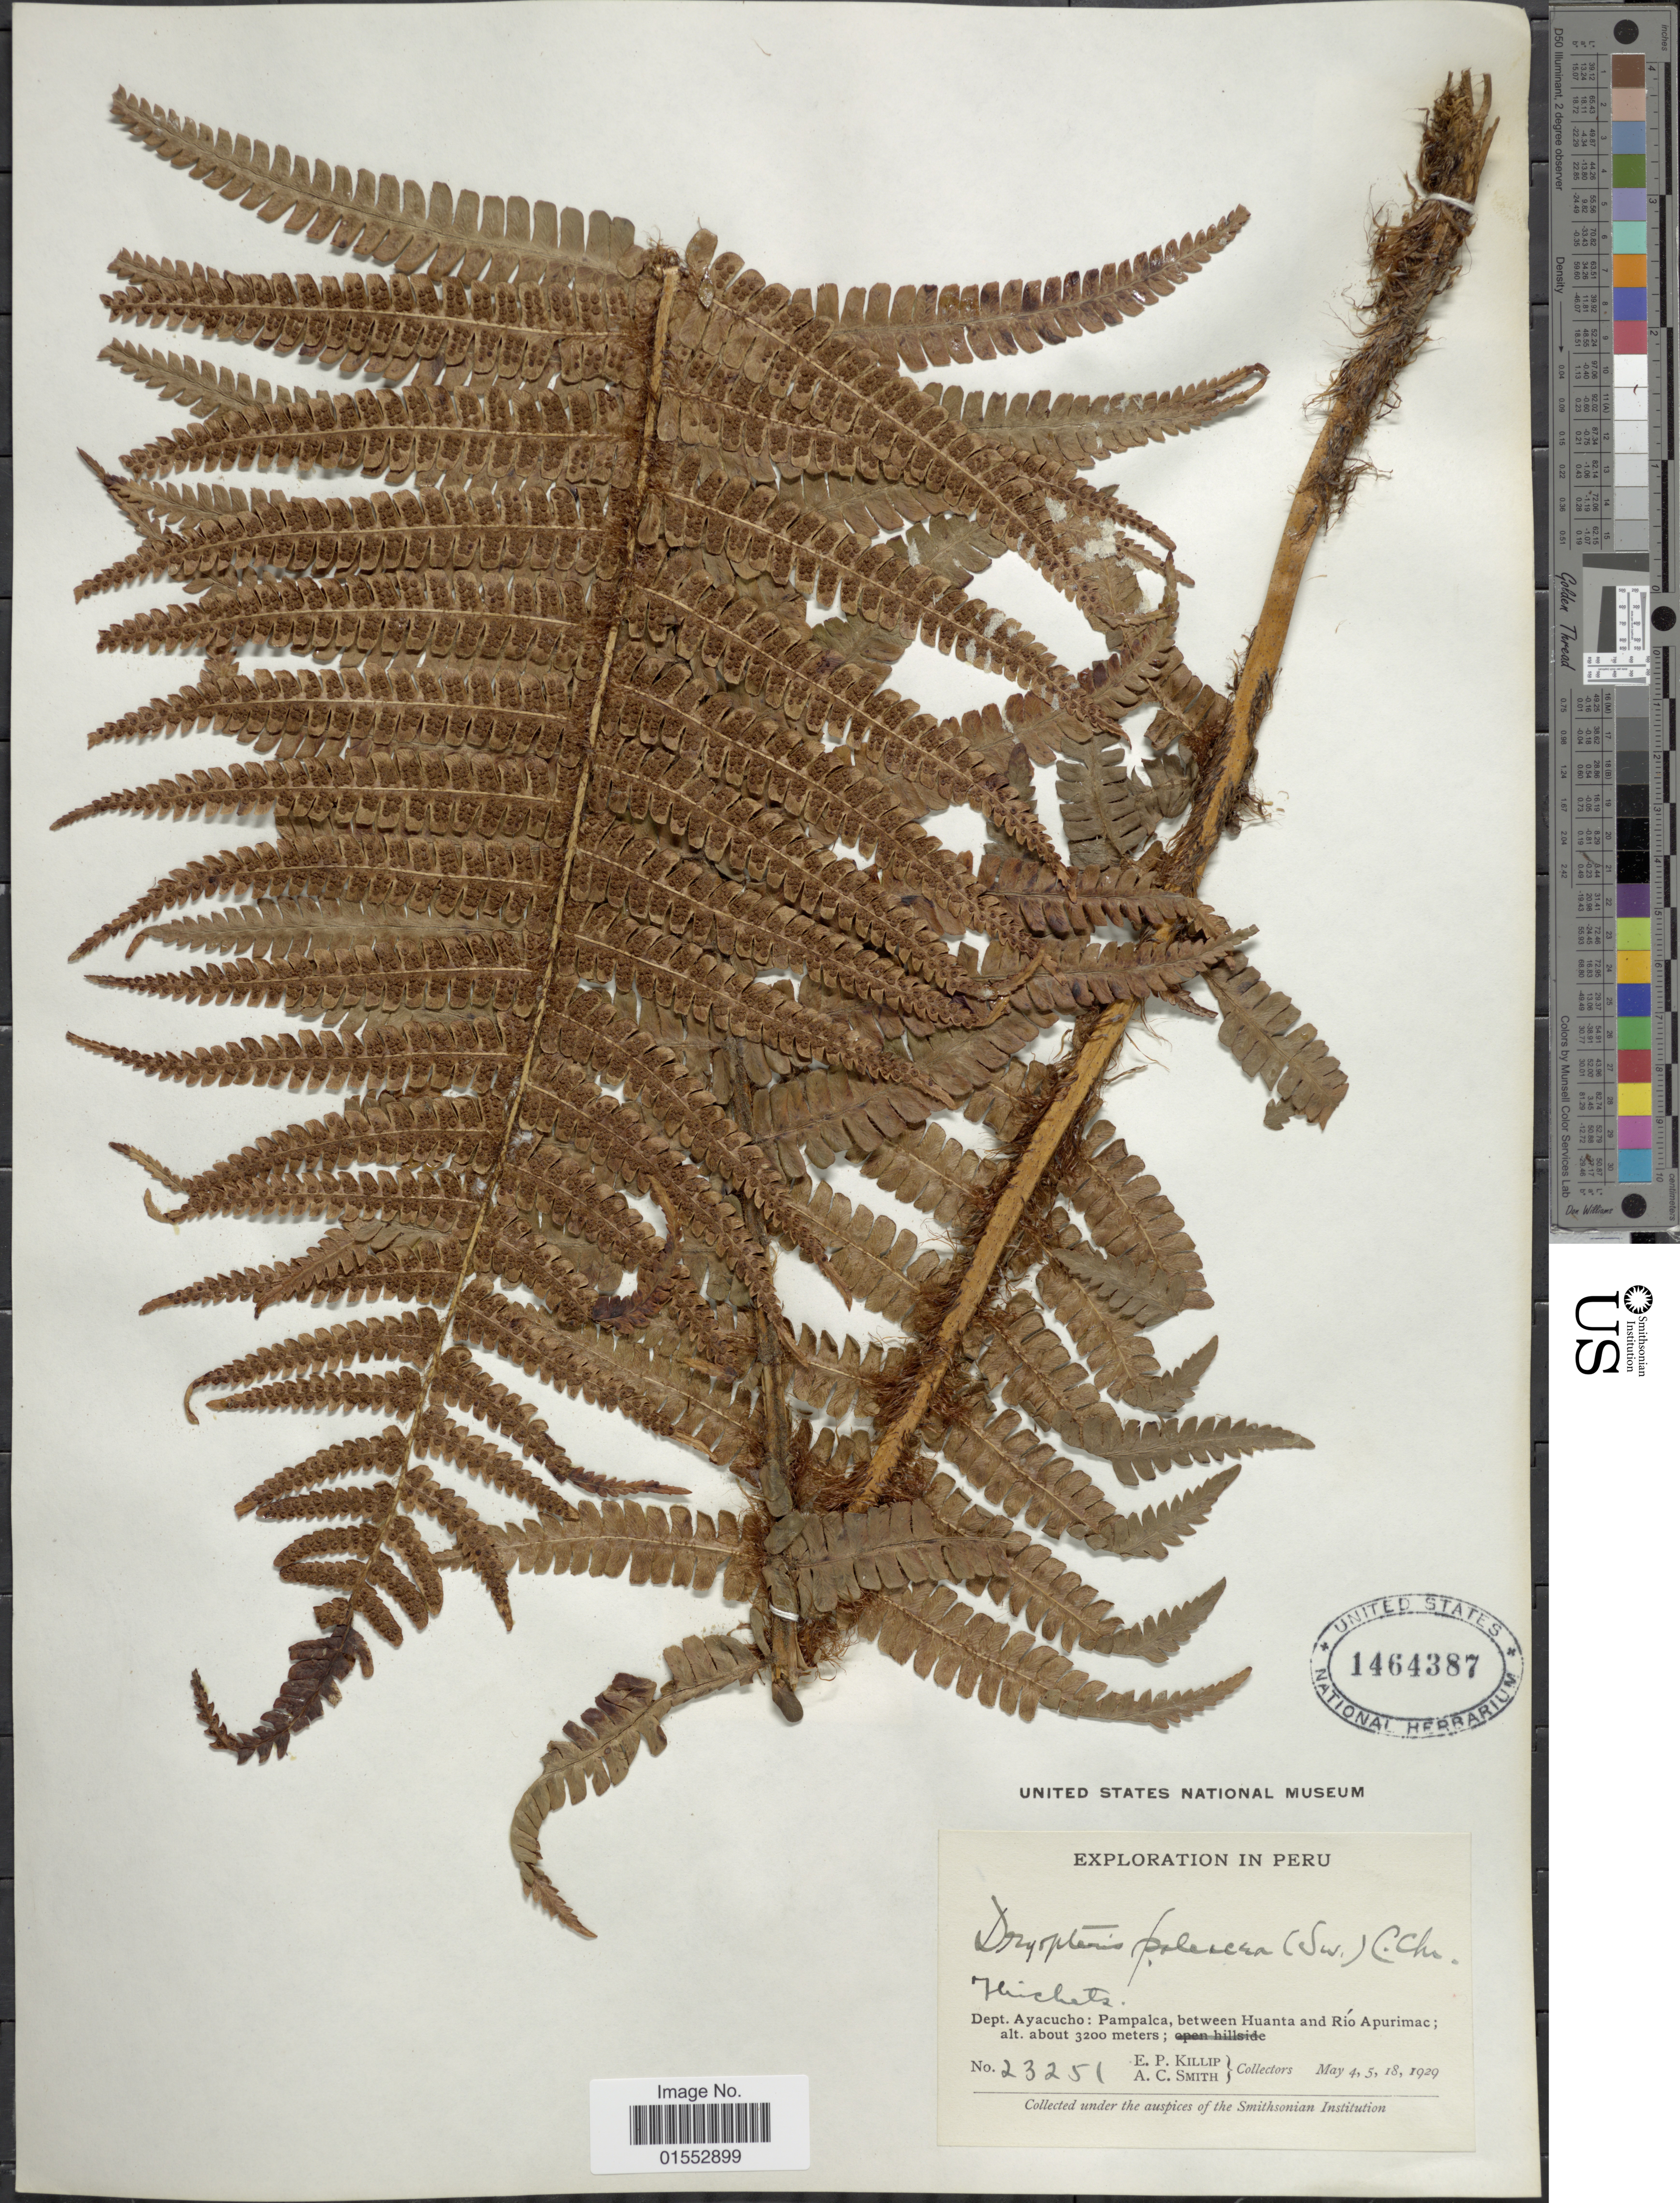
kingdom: Plantae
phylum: Tracheophyta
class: Polypodiopsida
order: Polypodiales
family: Dryopteridaceae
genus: Dryopteris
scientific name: Dryopteris wallichiana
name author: (Spreng.) Hyl.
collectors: E. P. Killip & A. C. Smith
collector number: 2325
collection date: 1929-05-04/1929-05-18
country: Peru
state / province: Ayacucho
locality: Dept. Ayacucho: Pampalca, between Huanta and Rio Apurimac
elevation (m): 3200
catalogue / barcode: US 1464387